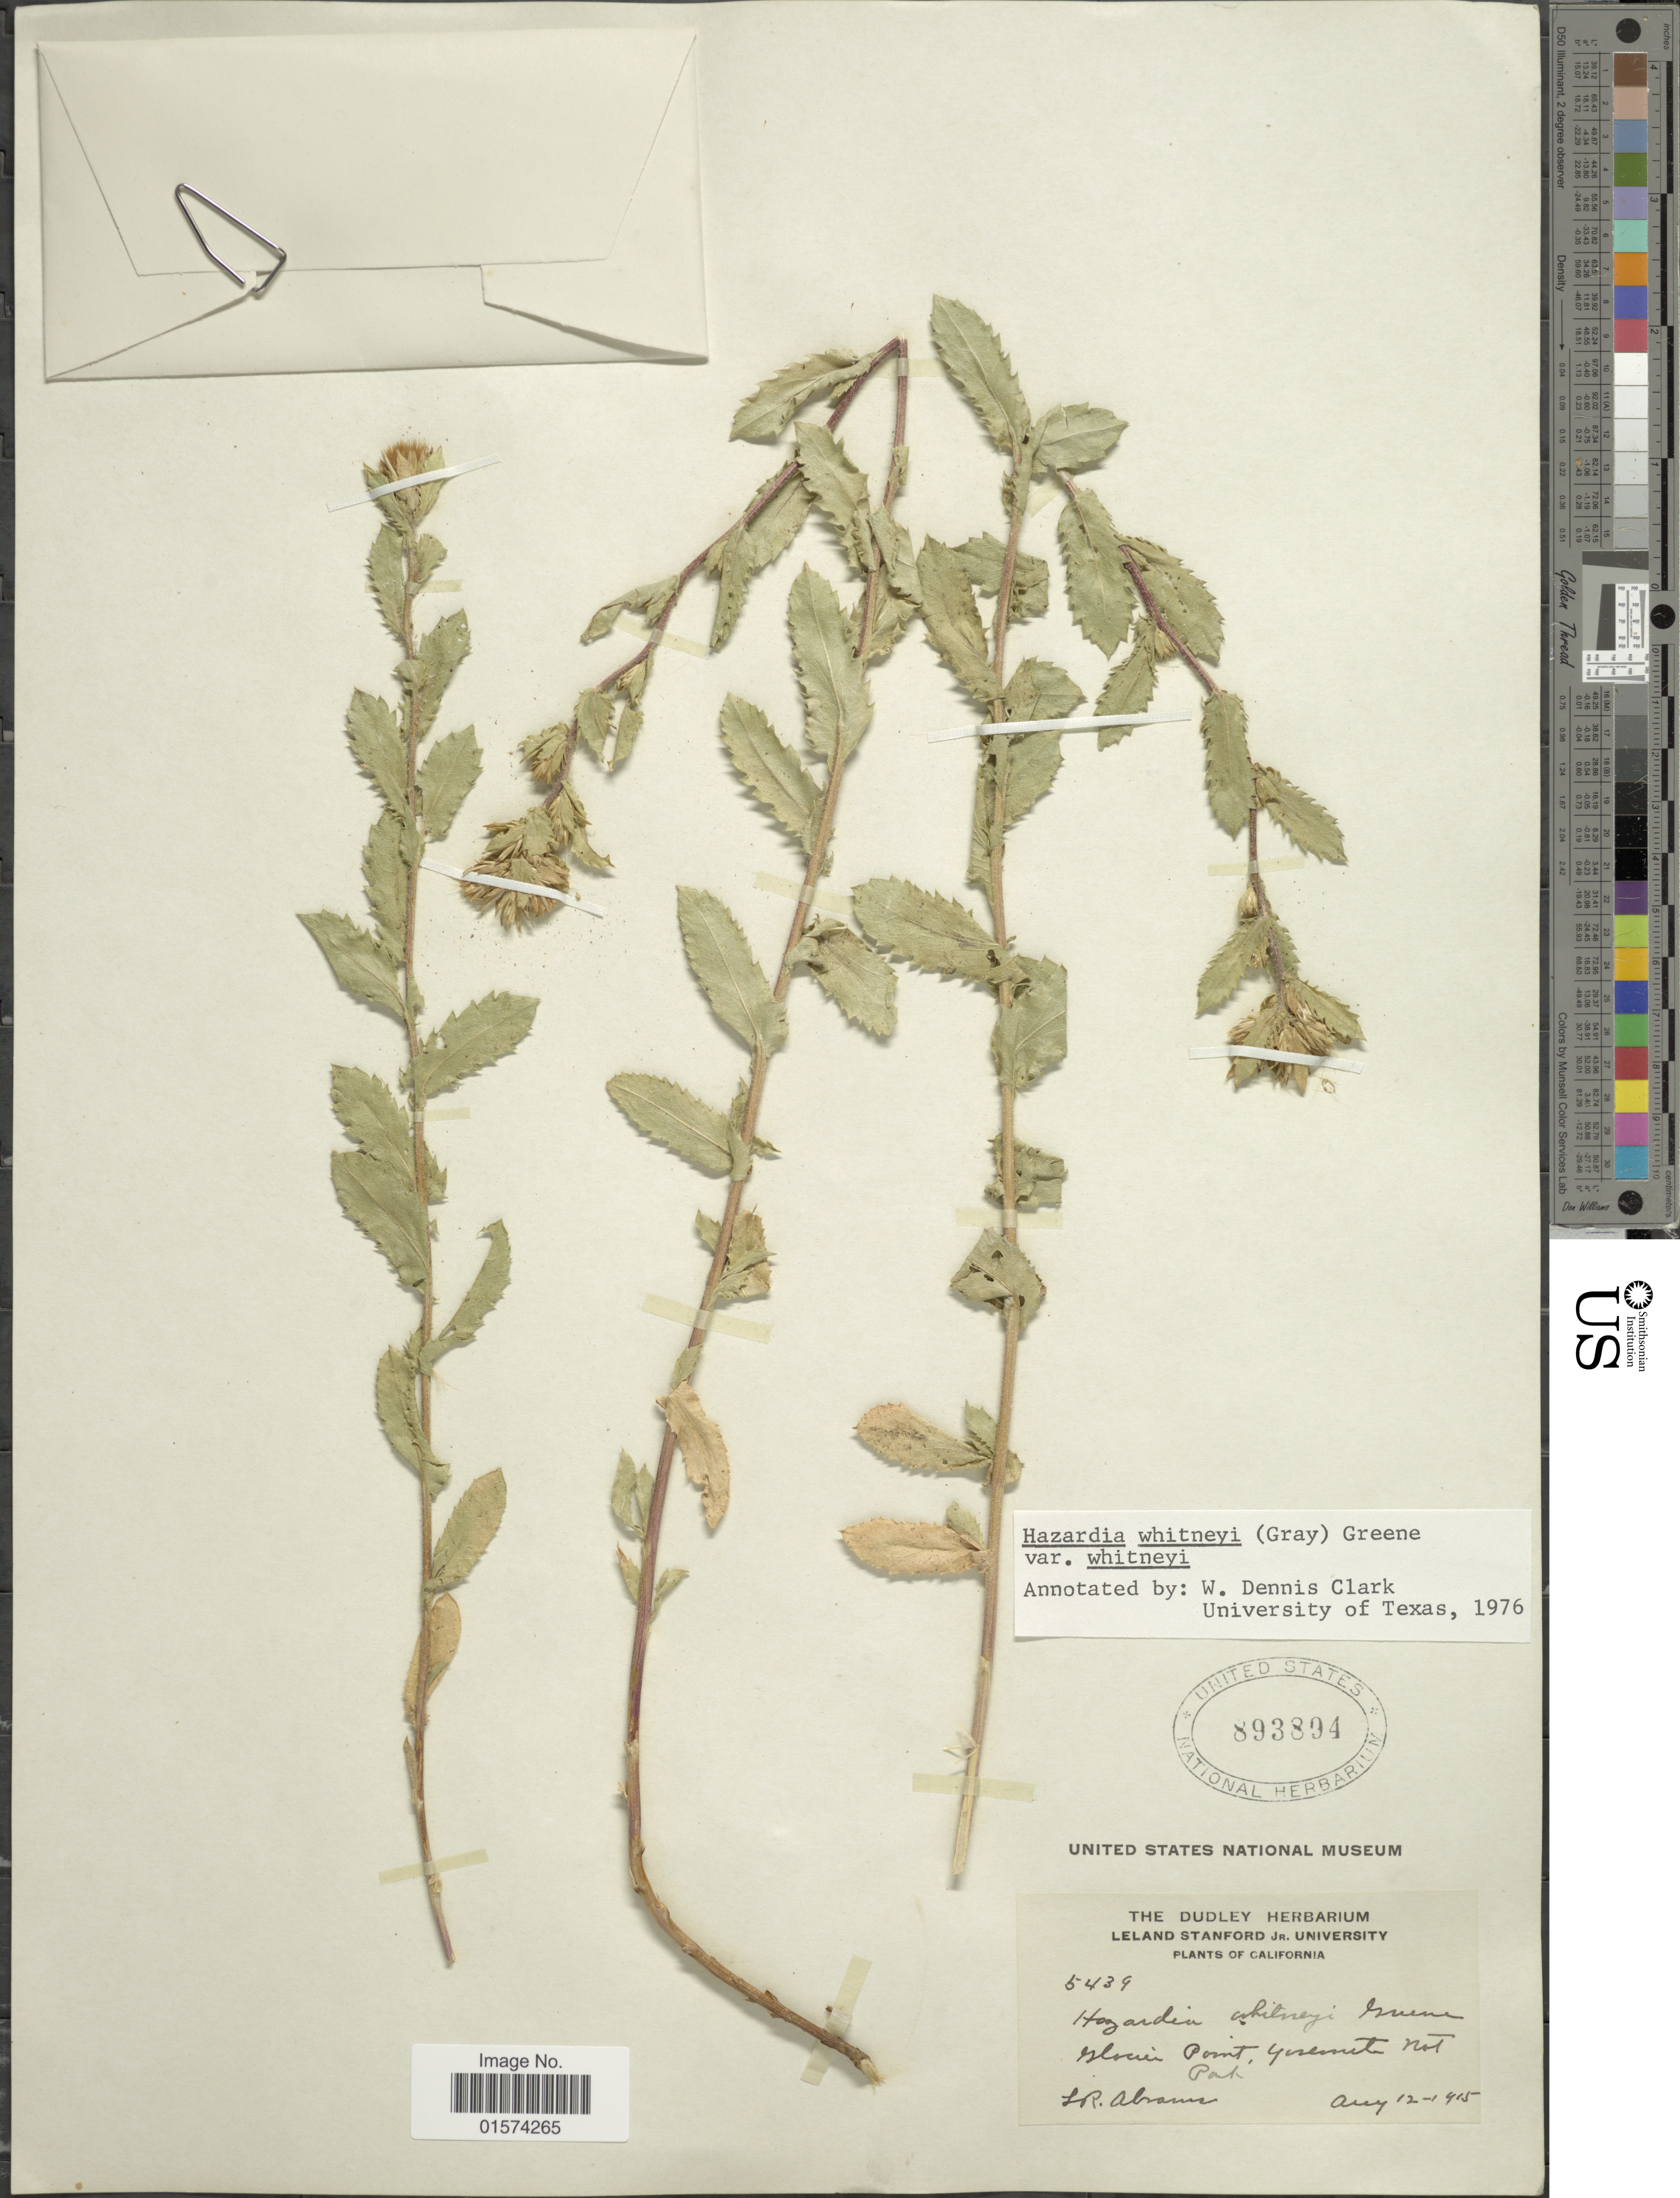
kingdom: Plantae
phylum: Tracheophyta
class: Magnoliopsida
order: Asterales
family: Asteraceae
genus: Hazardia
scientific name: Hazardia whitneyi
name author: (A. Gray) Greene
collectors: L. Abrams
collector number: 5439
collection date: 1915-08-12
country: United States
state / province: California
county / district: Mariposa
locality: Glacier Point, Yosemite Mt. Park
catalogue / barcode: US 893894